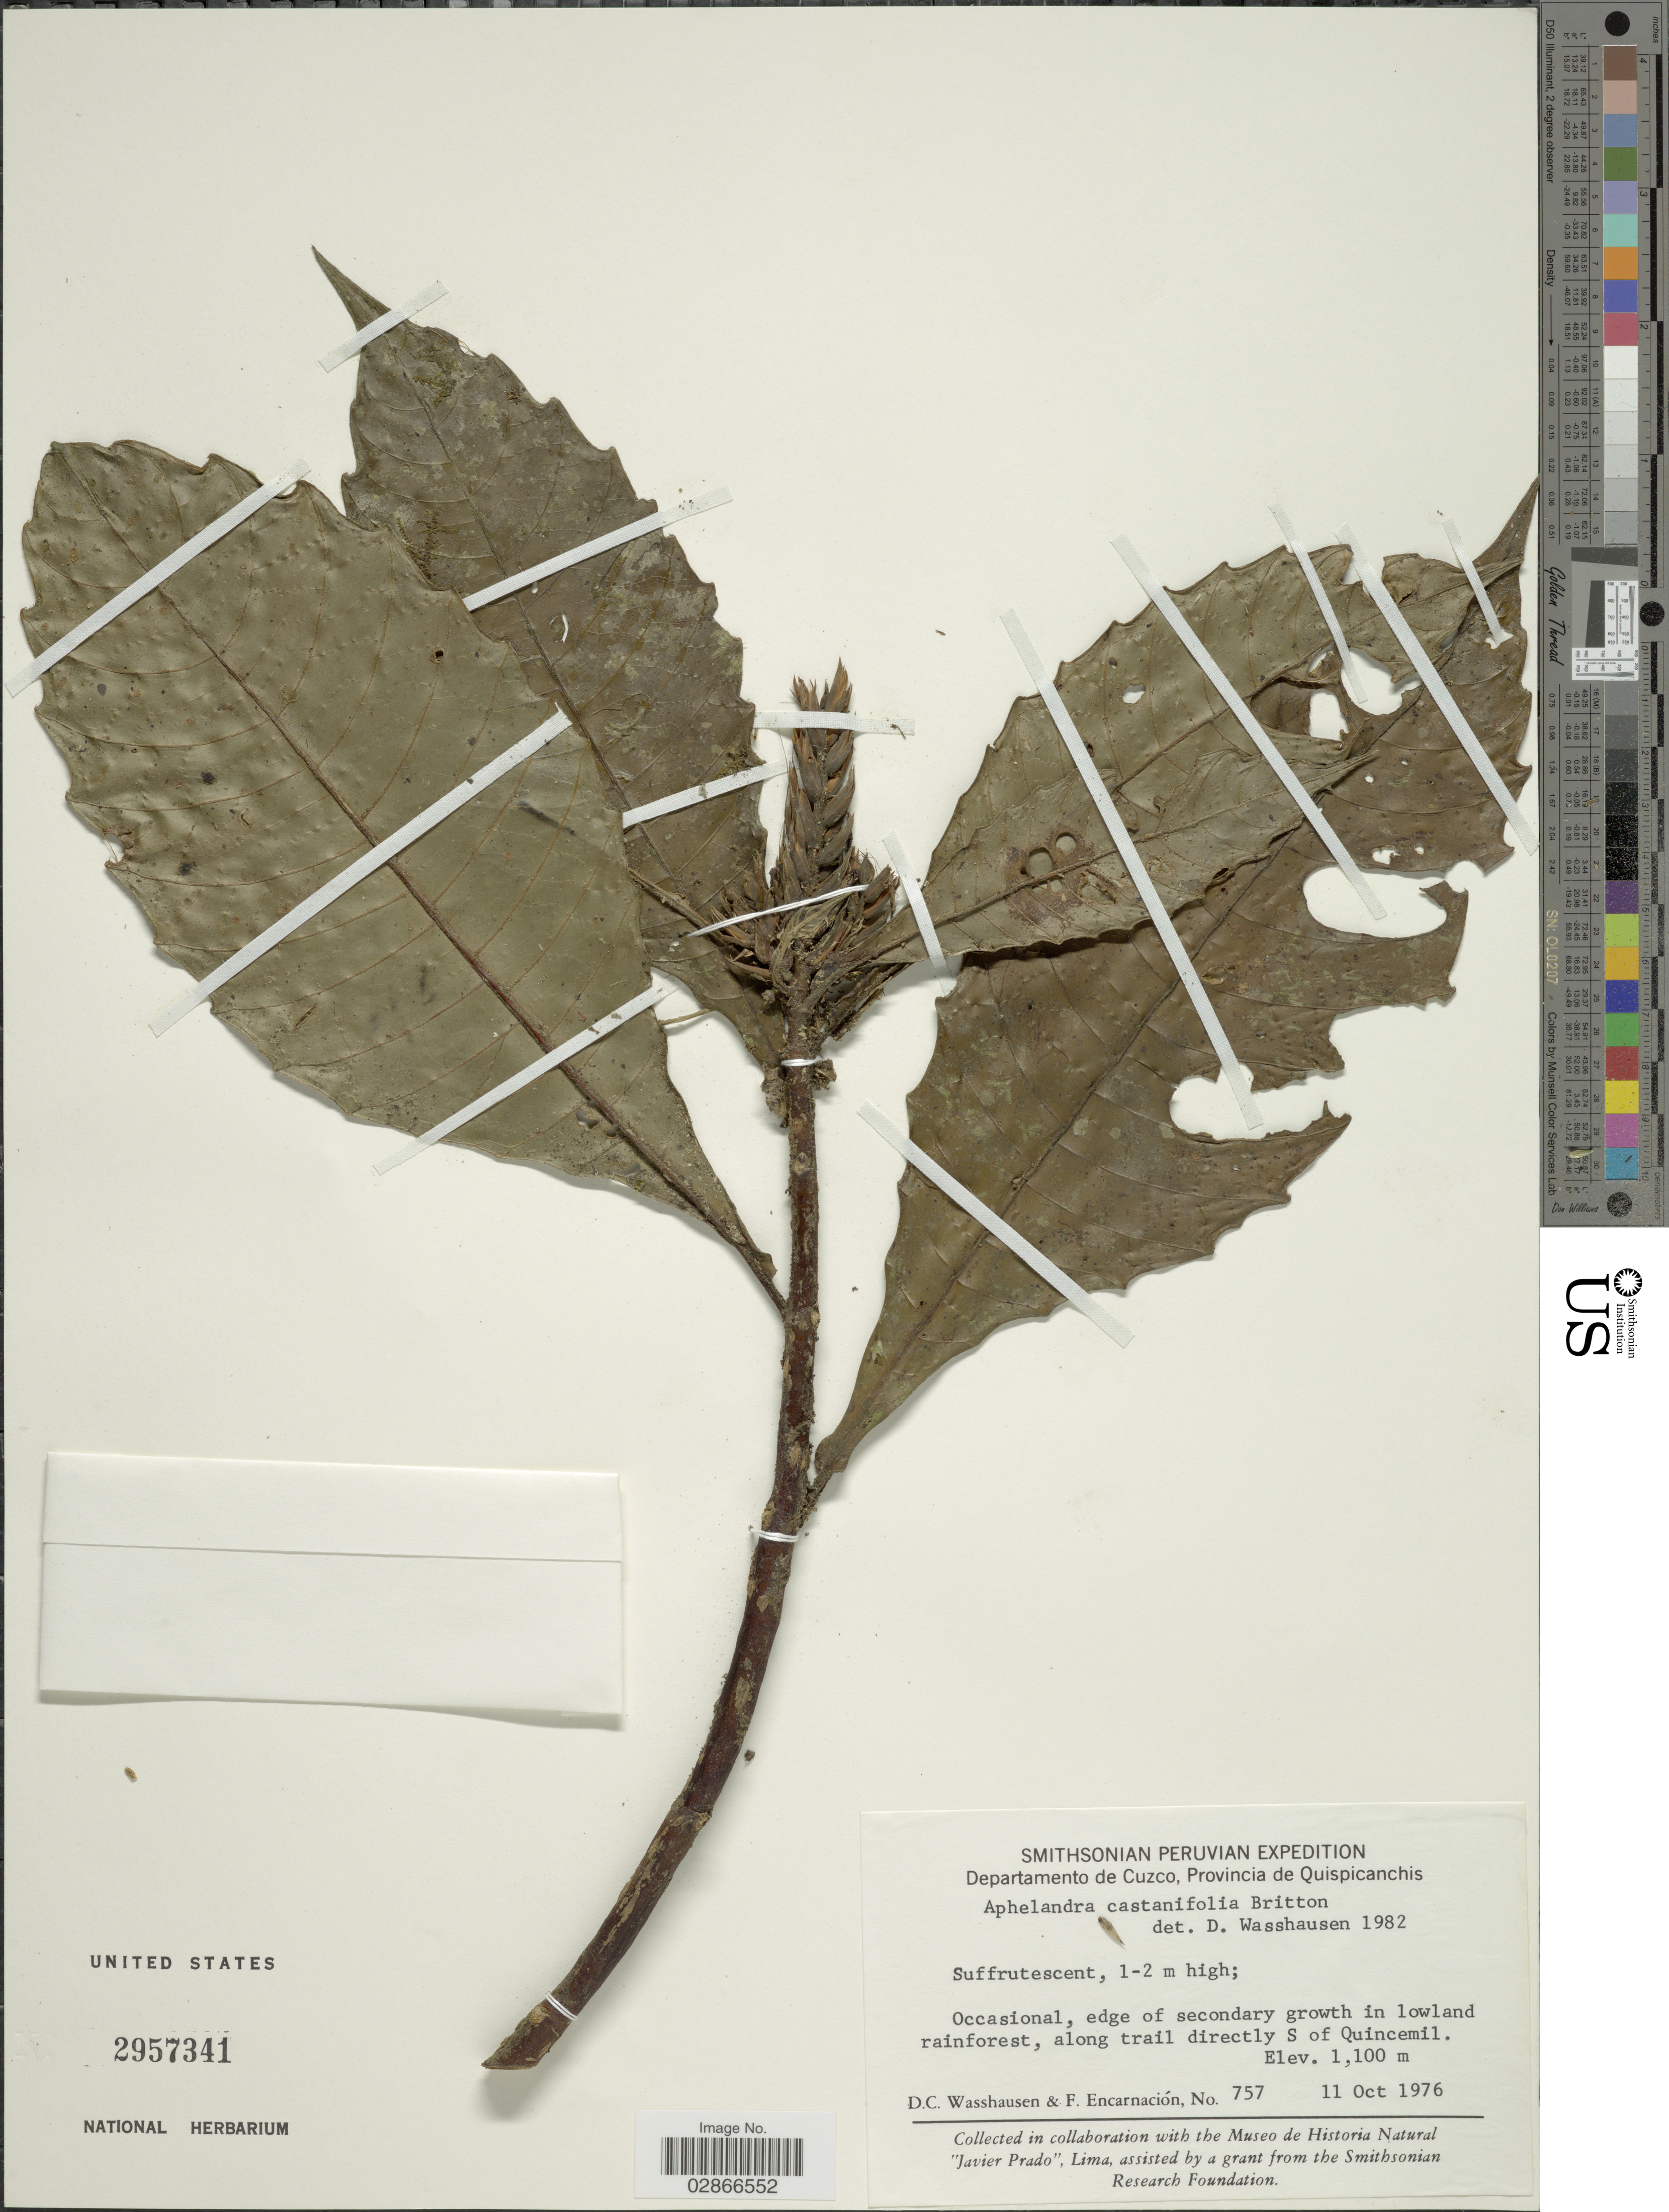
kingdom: Plantae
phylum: Tracheophyta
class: Magnoliopsida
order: Lamiales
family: Acanthaceae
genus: Aphelandra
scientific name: Aphelandra castanaefolia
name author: Britton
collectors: D. C. Wasshausen & F. Encarnación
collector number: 757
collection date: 1976-10-11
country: Peru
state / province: Cusco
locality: Departamento de Cuzco, Provincia de Quispicanchis. Along trail directly S of Quincemil.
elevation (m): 1100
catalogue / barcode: US 2957341